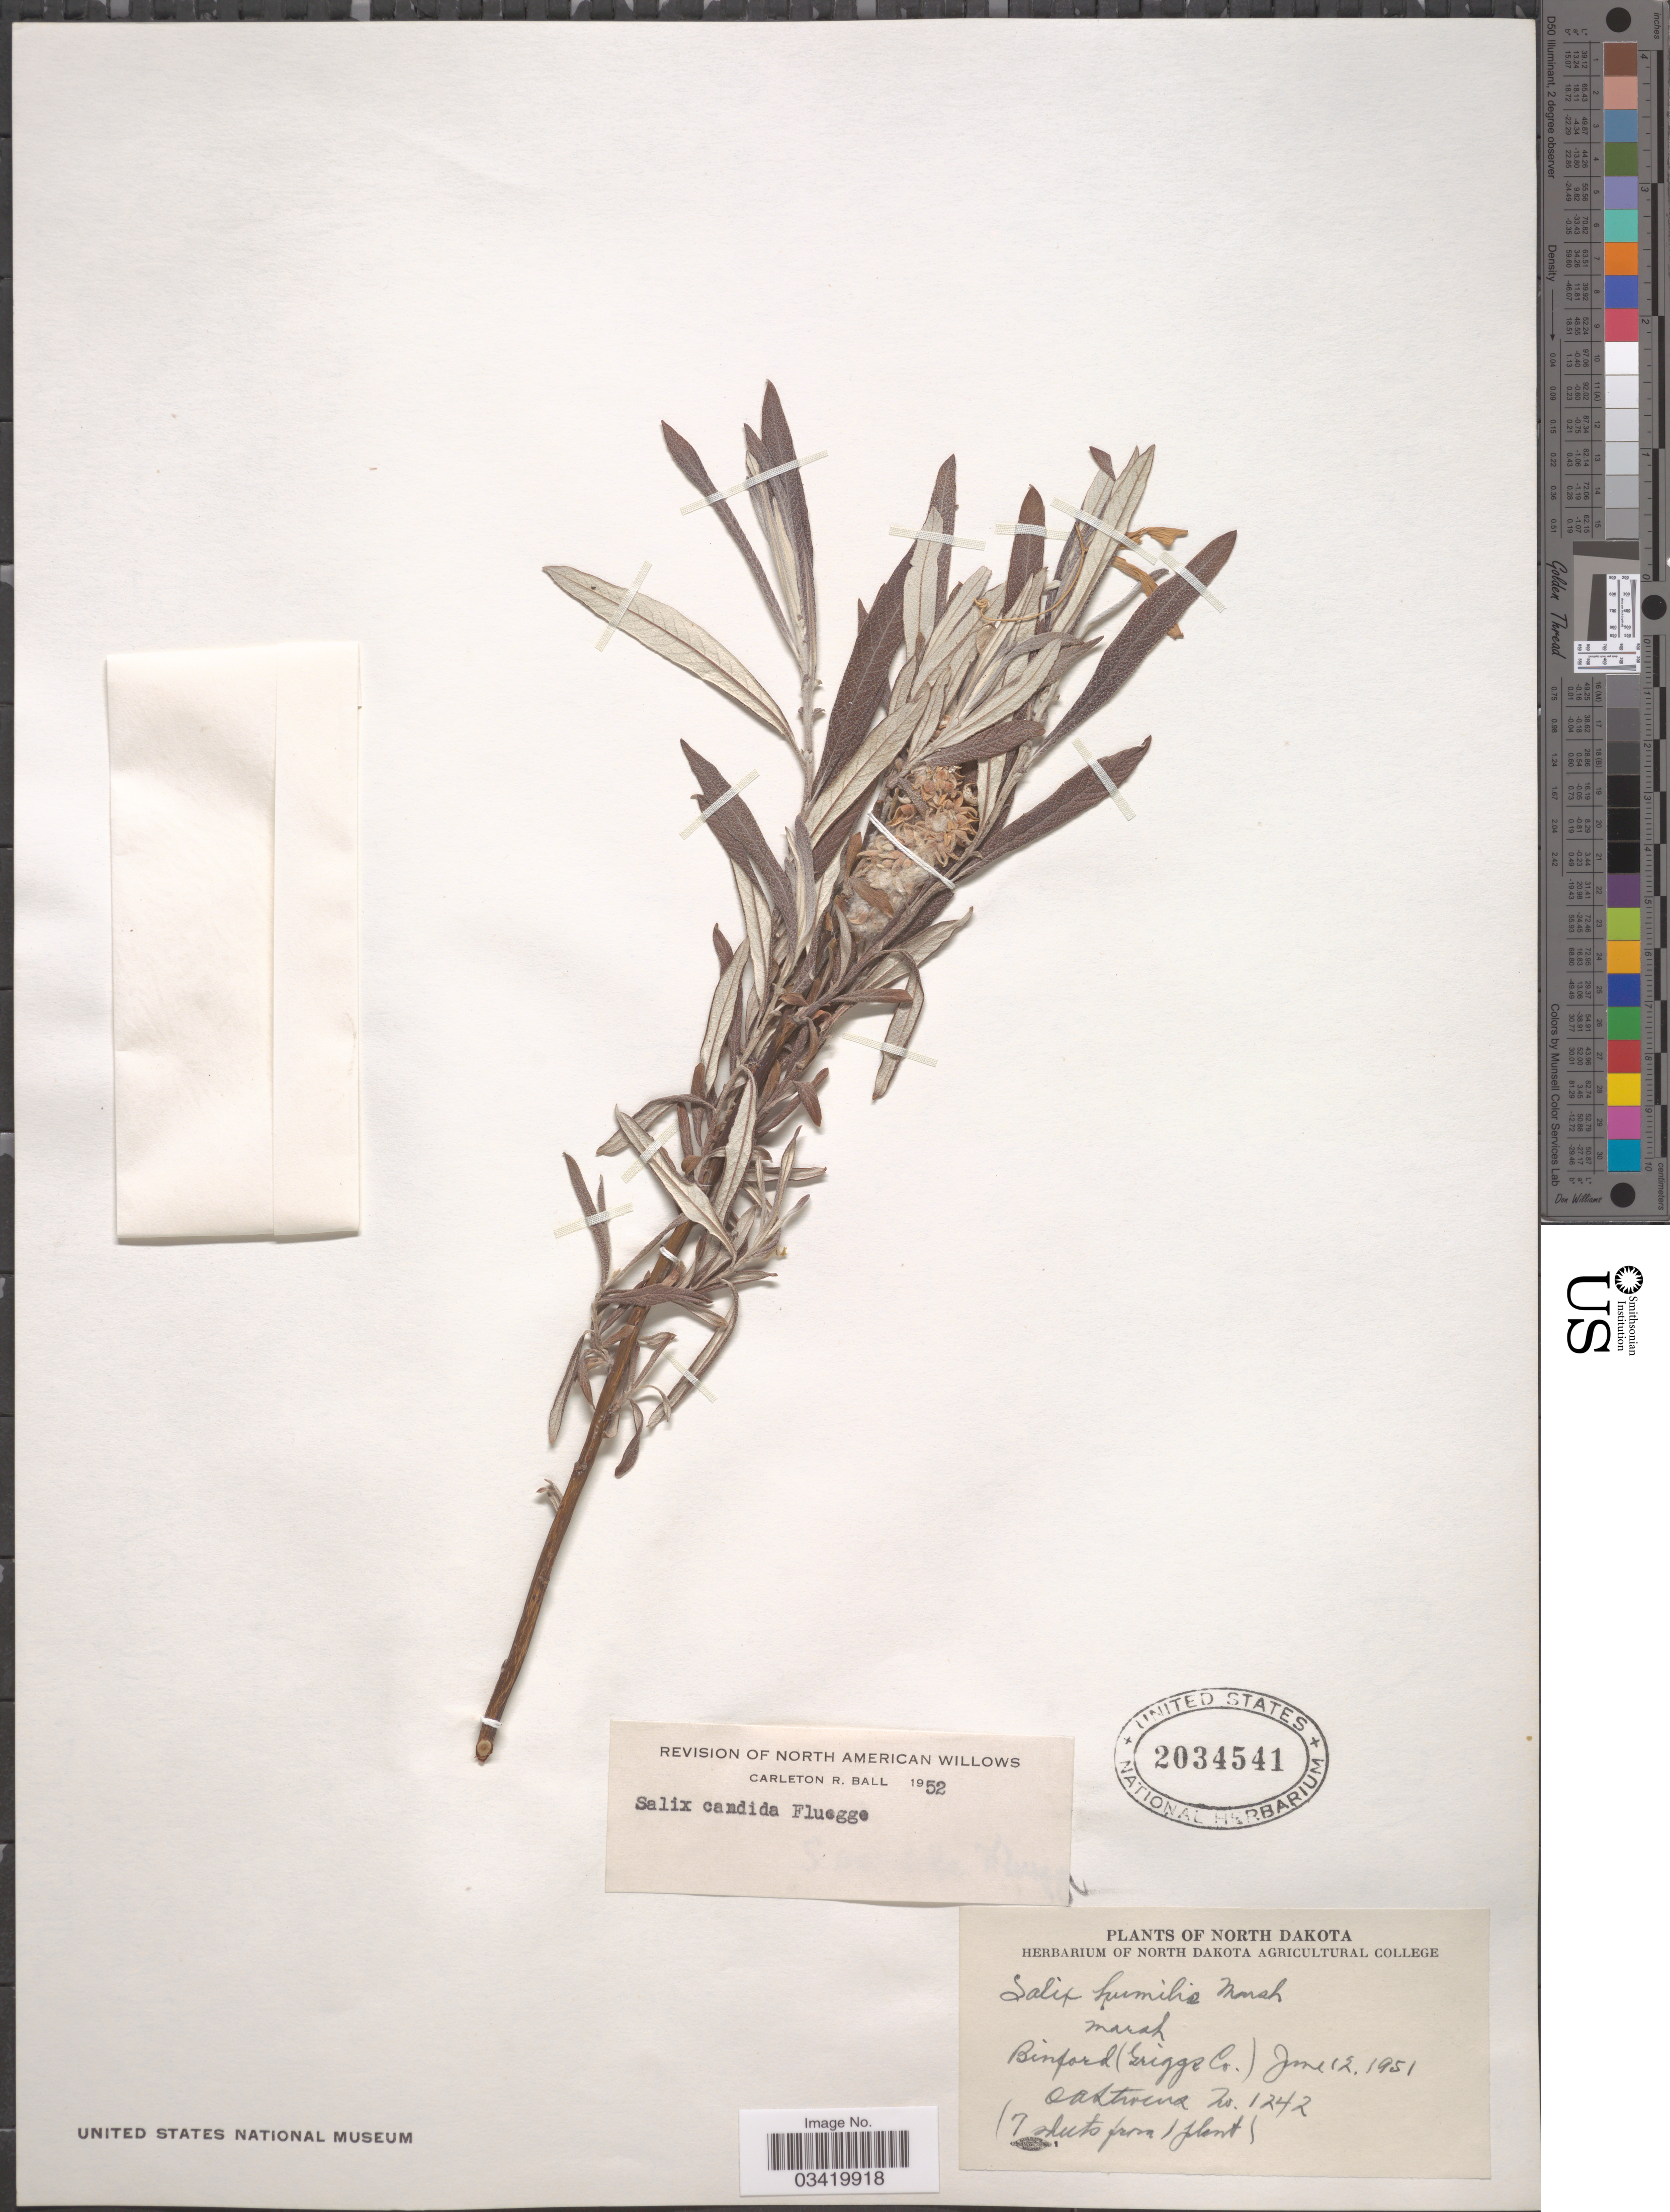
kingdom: Plantae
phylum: Tracheophyta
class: Magnoliopsida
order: Malpighiales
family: Salicaceae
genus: Salix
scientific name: Salix candida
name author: Flüggé ex Willd.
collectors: O. A. Stevens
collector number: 1242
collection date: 1951-06-12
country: United States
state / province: North Dakota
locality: Binford (Griggs Co.).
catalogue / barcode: US 2034541